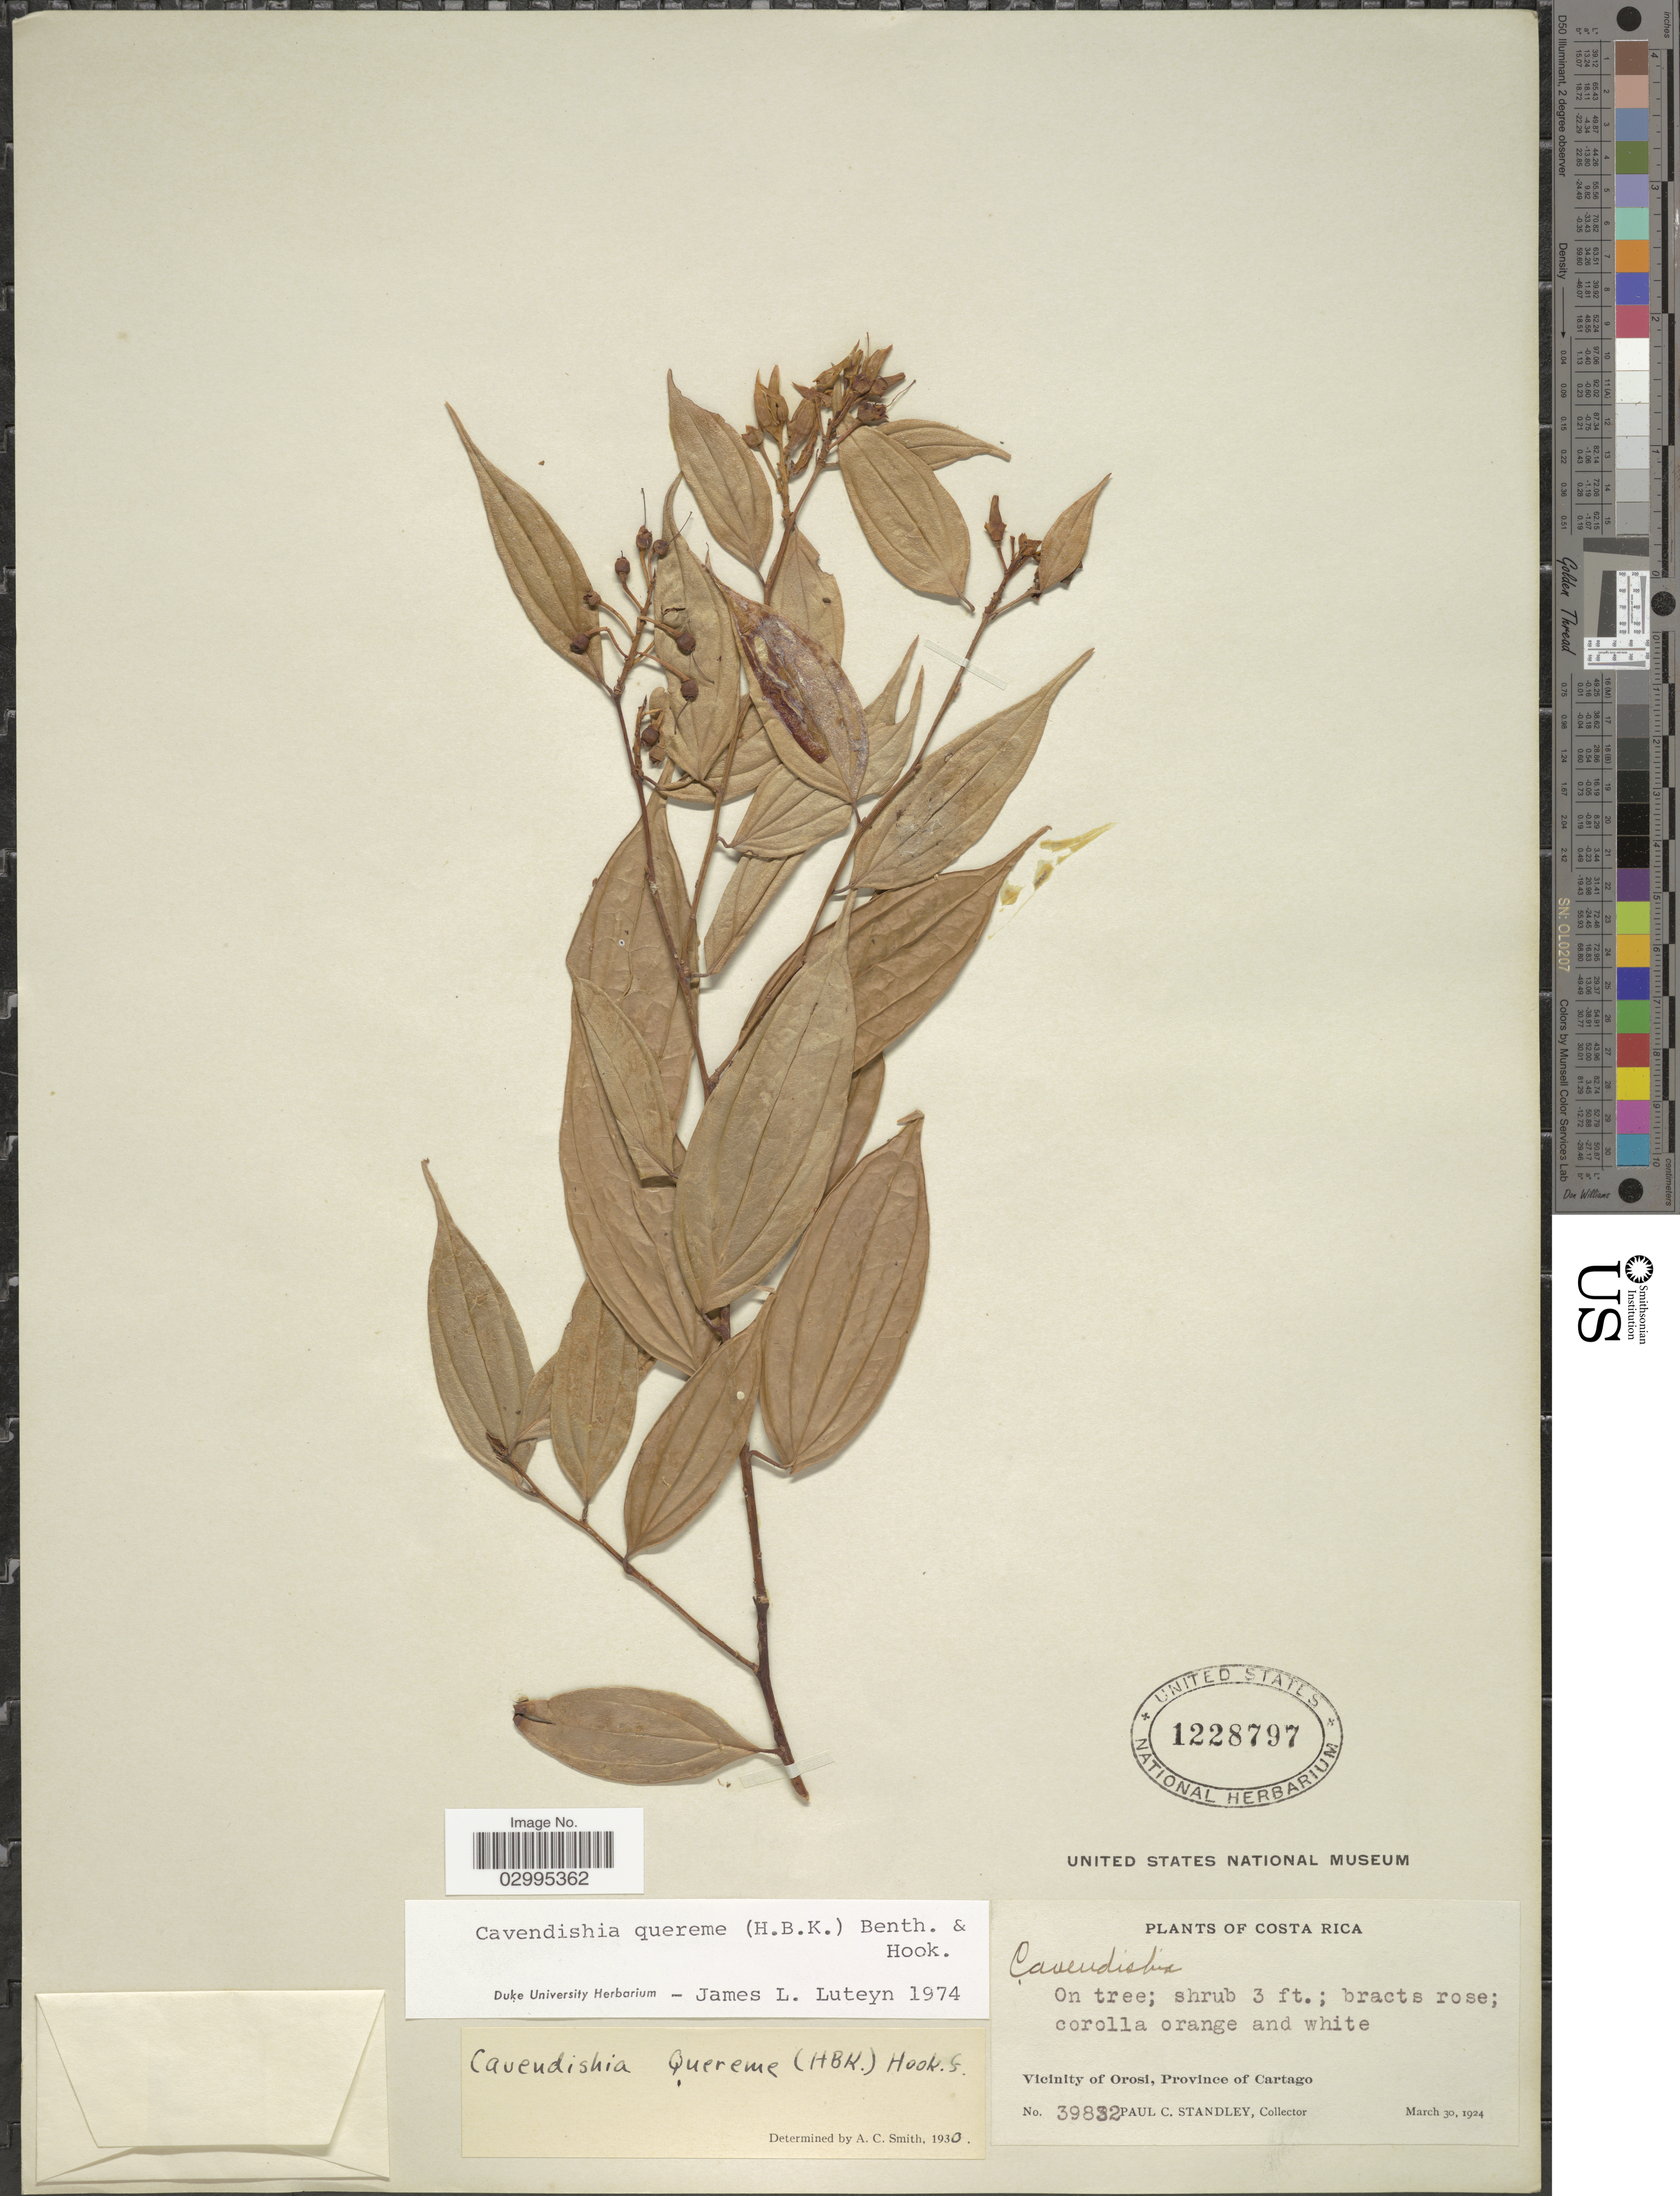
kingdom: Plantae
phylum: Tracheophyta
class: Magnoliopsida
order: Ericales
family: Ericaceae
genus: Cavendishia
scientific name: Cavendishia quereme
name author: (Kunth) Benth. & Hook. f.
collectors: P. C. Standley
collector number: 39832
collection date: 1924-03-30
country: Costa Rica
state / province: Cartago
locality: Vicinity of Orosi.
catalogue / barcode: US 1228797